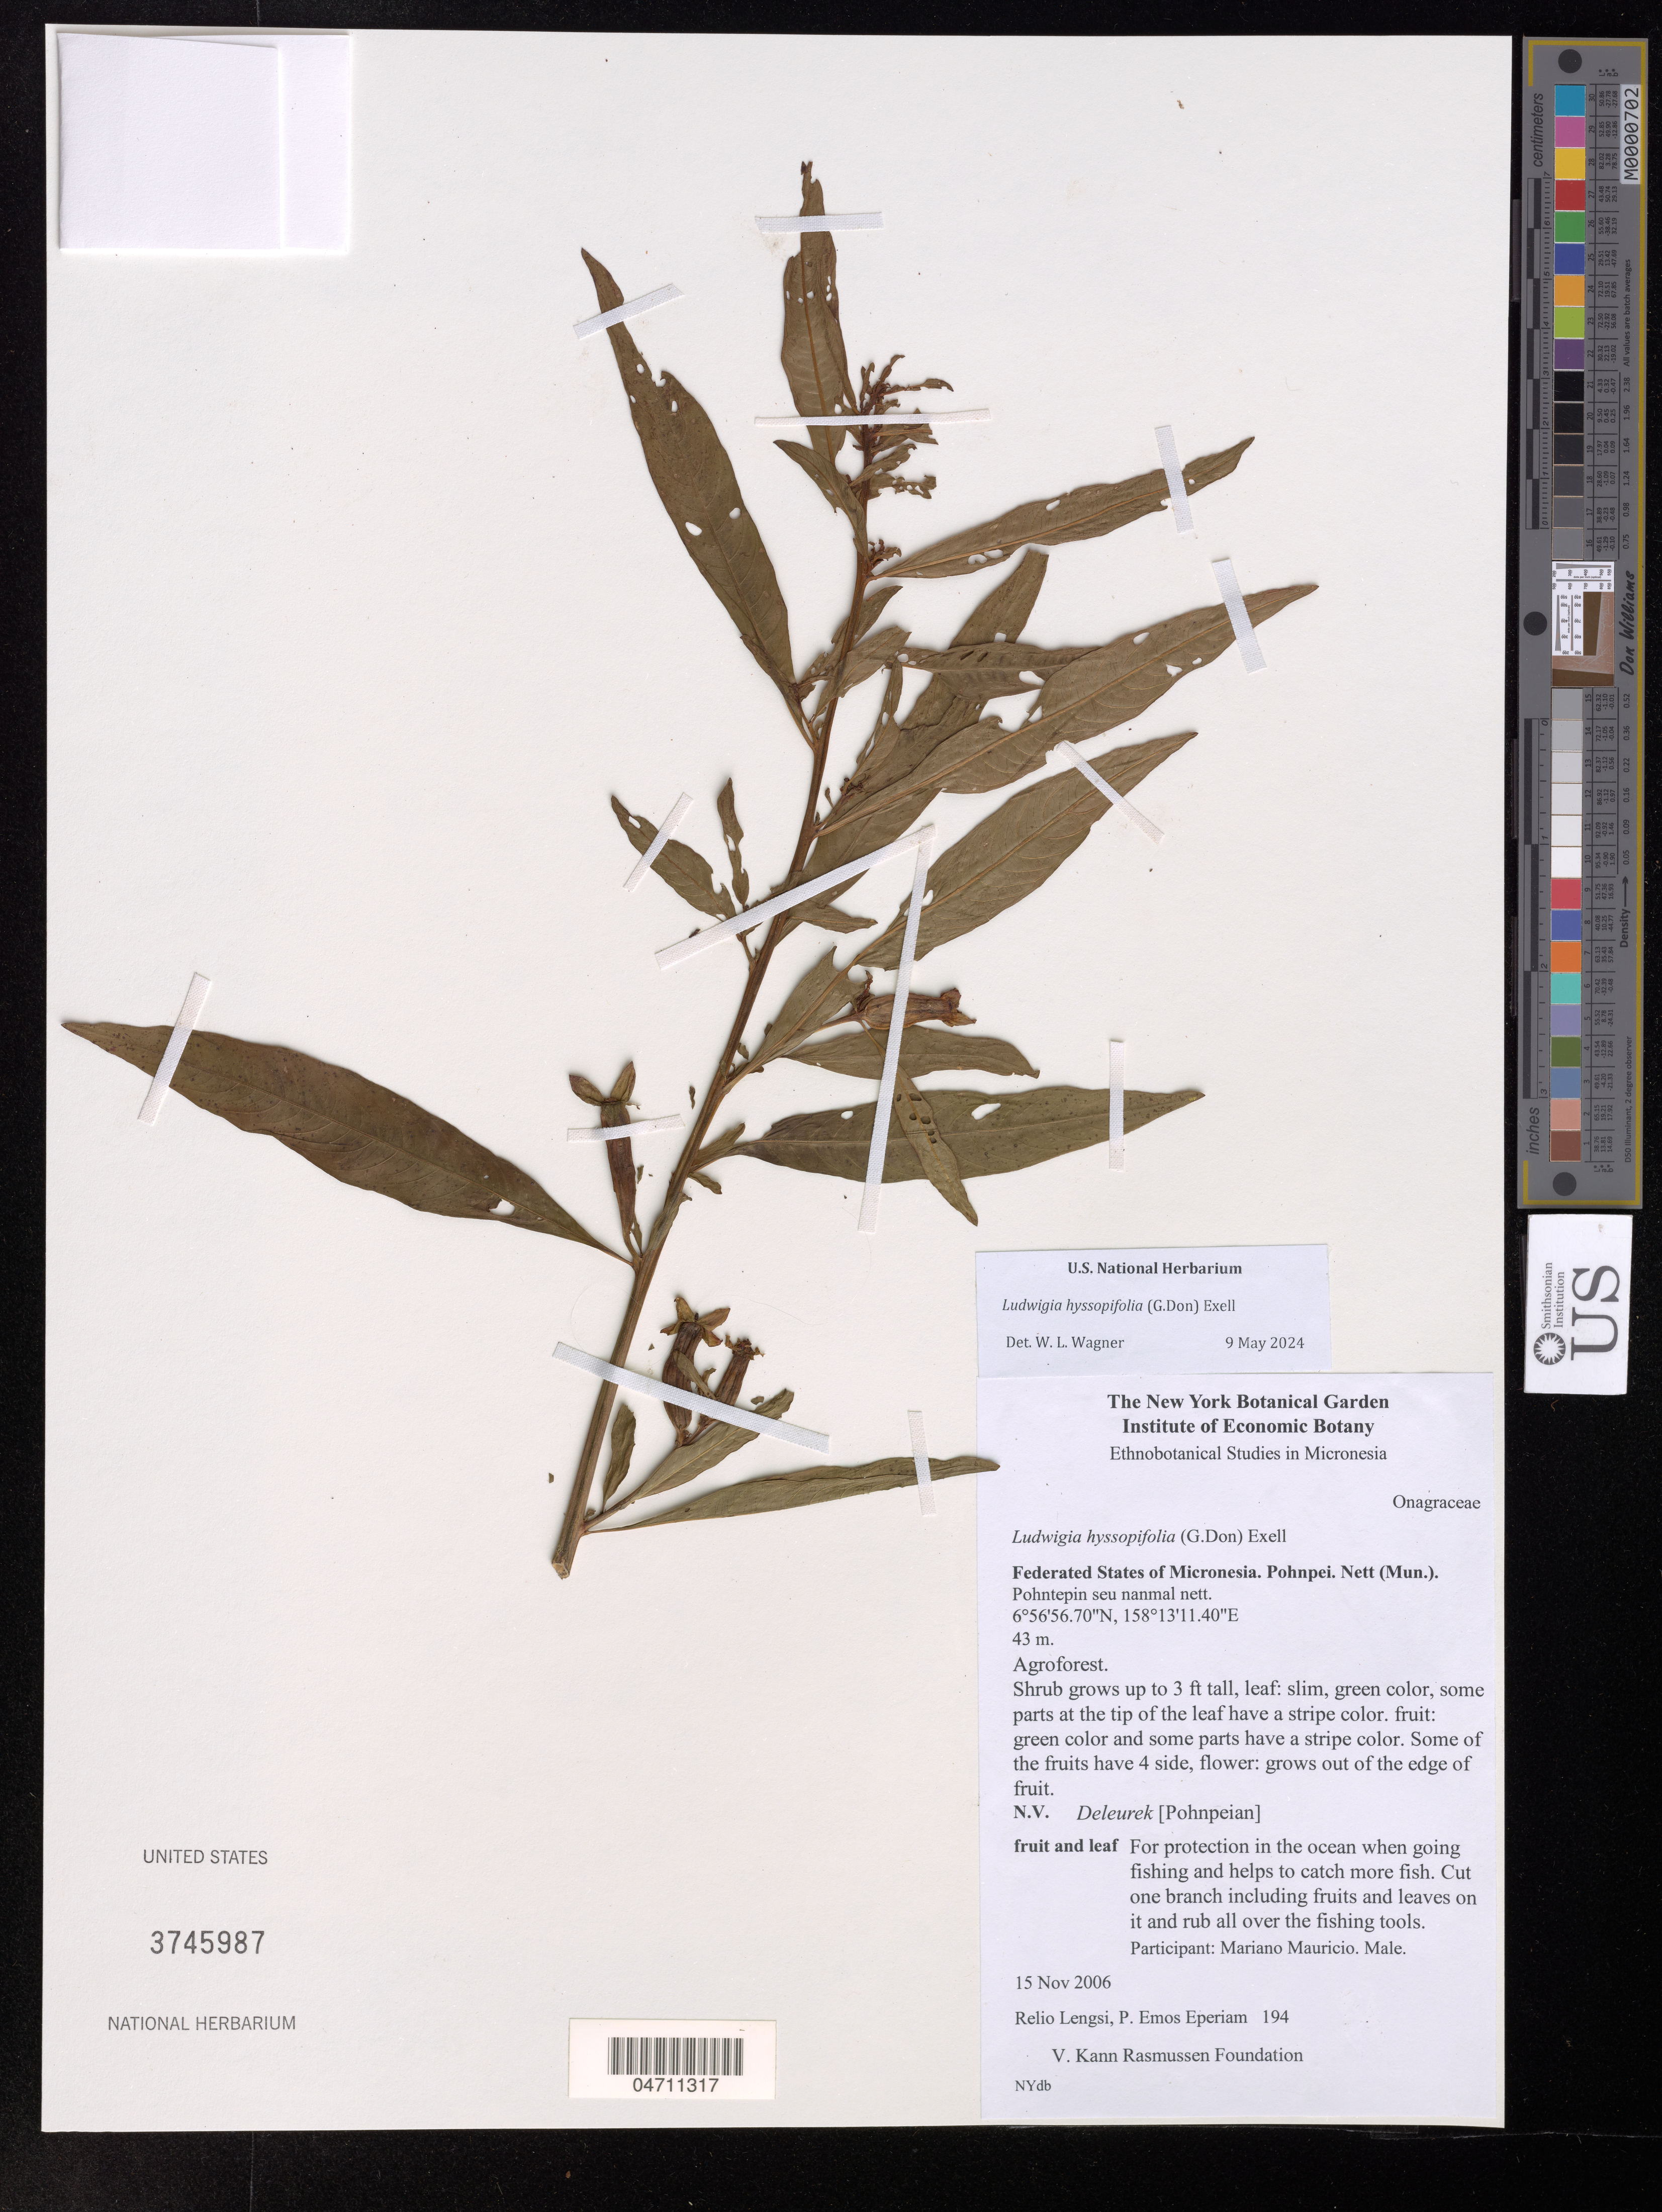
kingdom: Plantae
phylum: Tracheophyta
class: Magnoliopsida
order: Myrtales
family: Onagraceae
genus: Ludwigia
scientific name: Ludwigia hyssopifolia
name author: (G. Don) Exell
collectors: R. Lengsi & P. Eperiam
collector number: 194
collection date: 2006-11-15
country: Micronesia, Federated States of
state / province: Pohnpei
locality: Pohntepin seu nanmal nett.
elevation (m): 43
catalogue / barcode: US 3745987